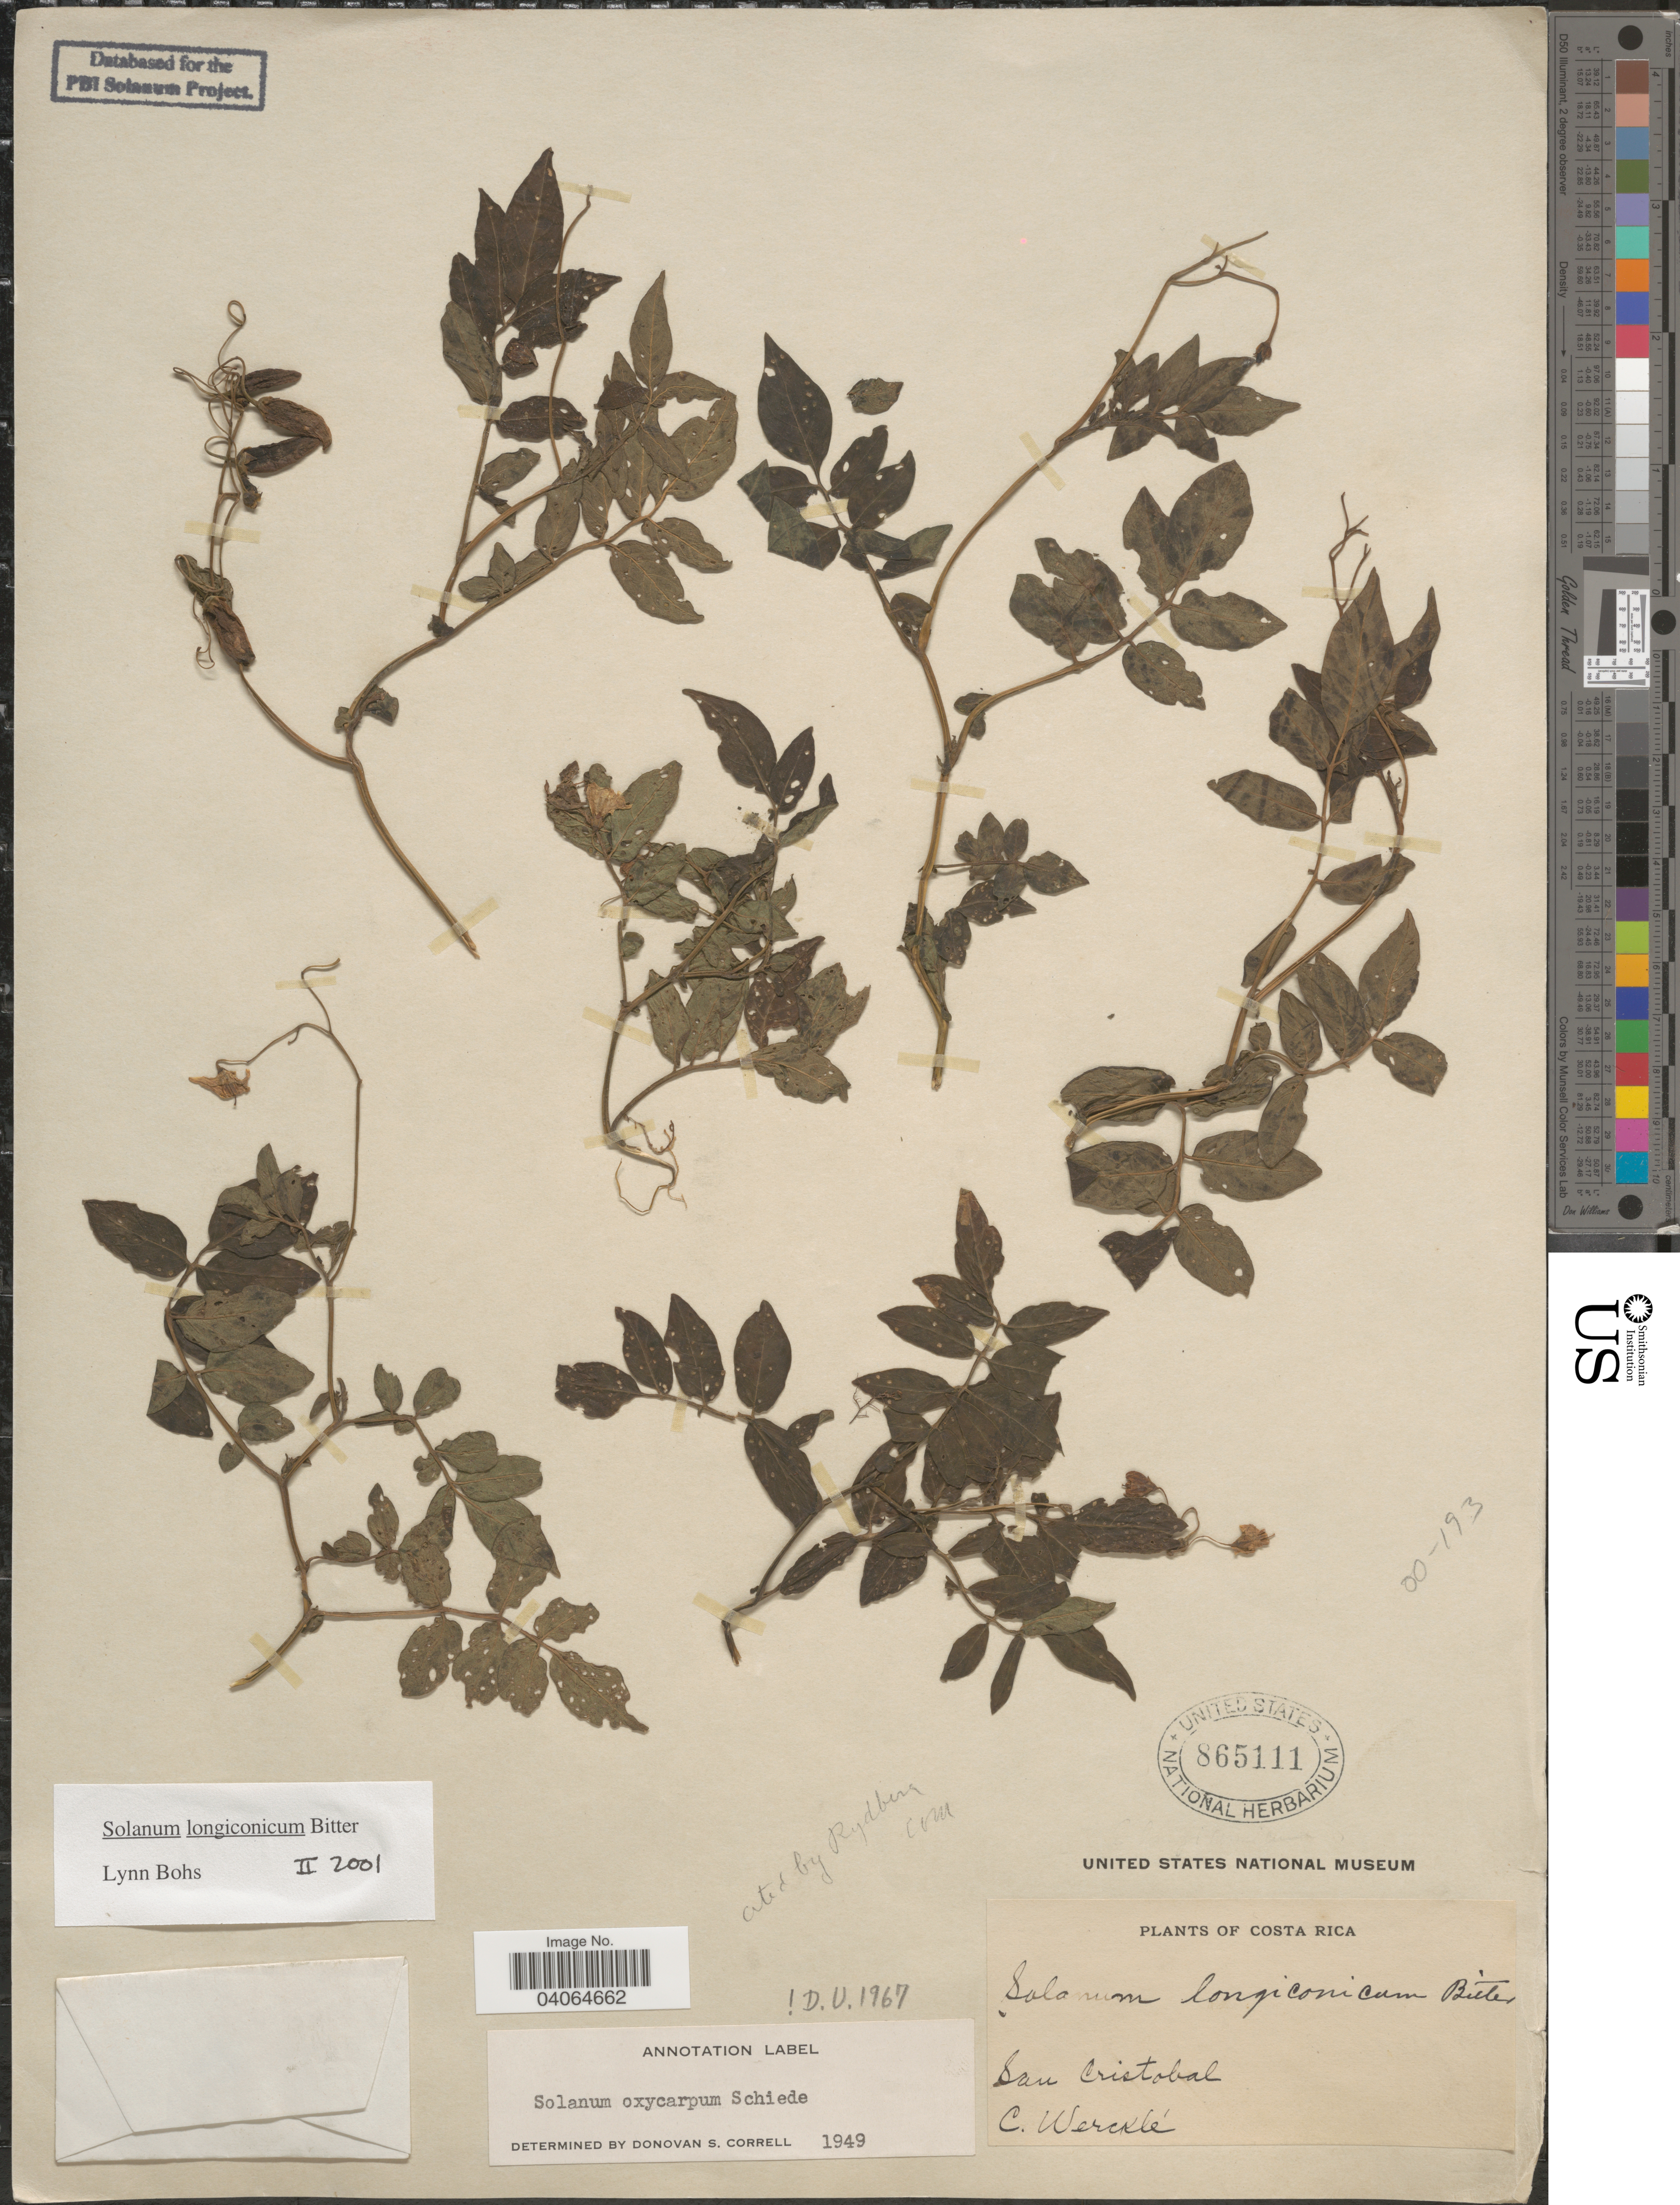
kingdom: Plantae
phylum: Tracheophyta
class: Magnoliopsida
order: Solanales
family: Solanaceae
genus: Solanum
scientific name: Solanum longiconicum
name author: Bitter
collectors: C. Wercklé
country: Costa Rica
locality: San Cristobal.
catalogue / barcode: US 865111